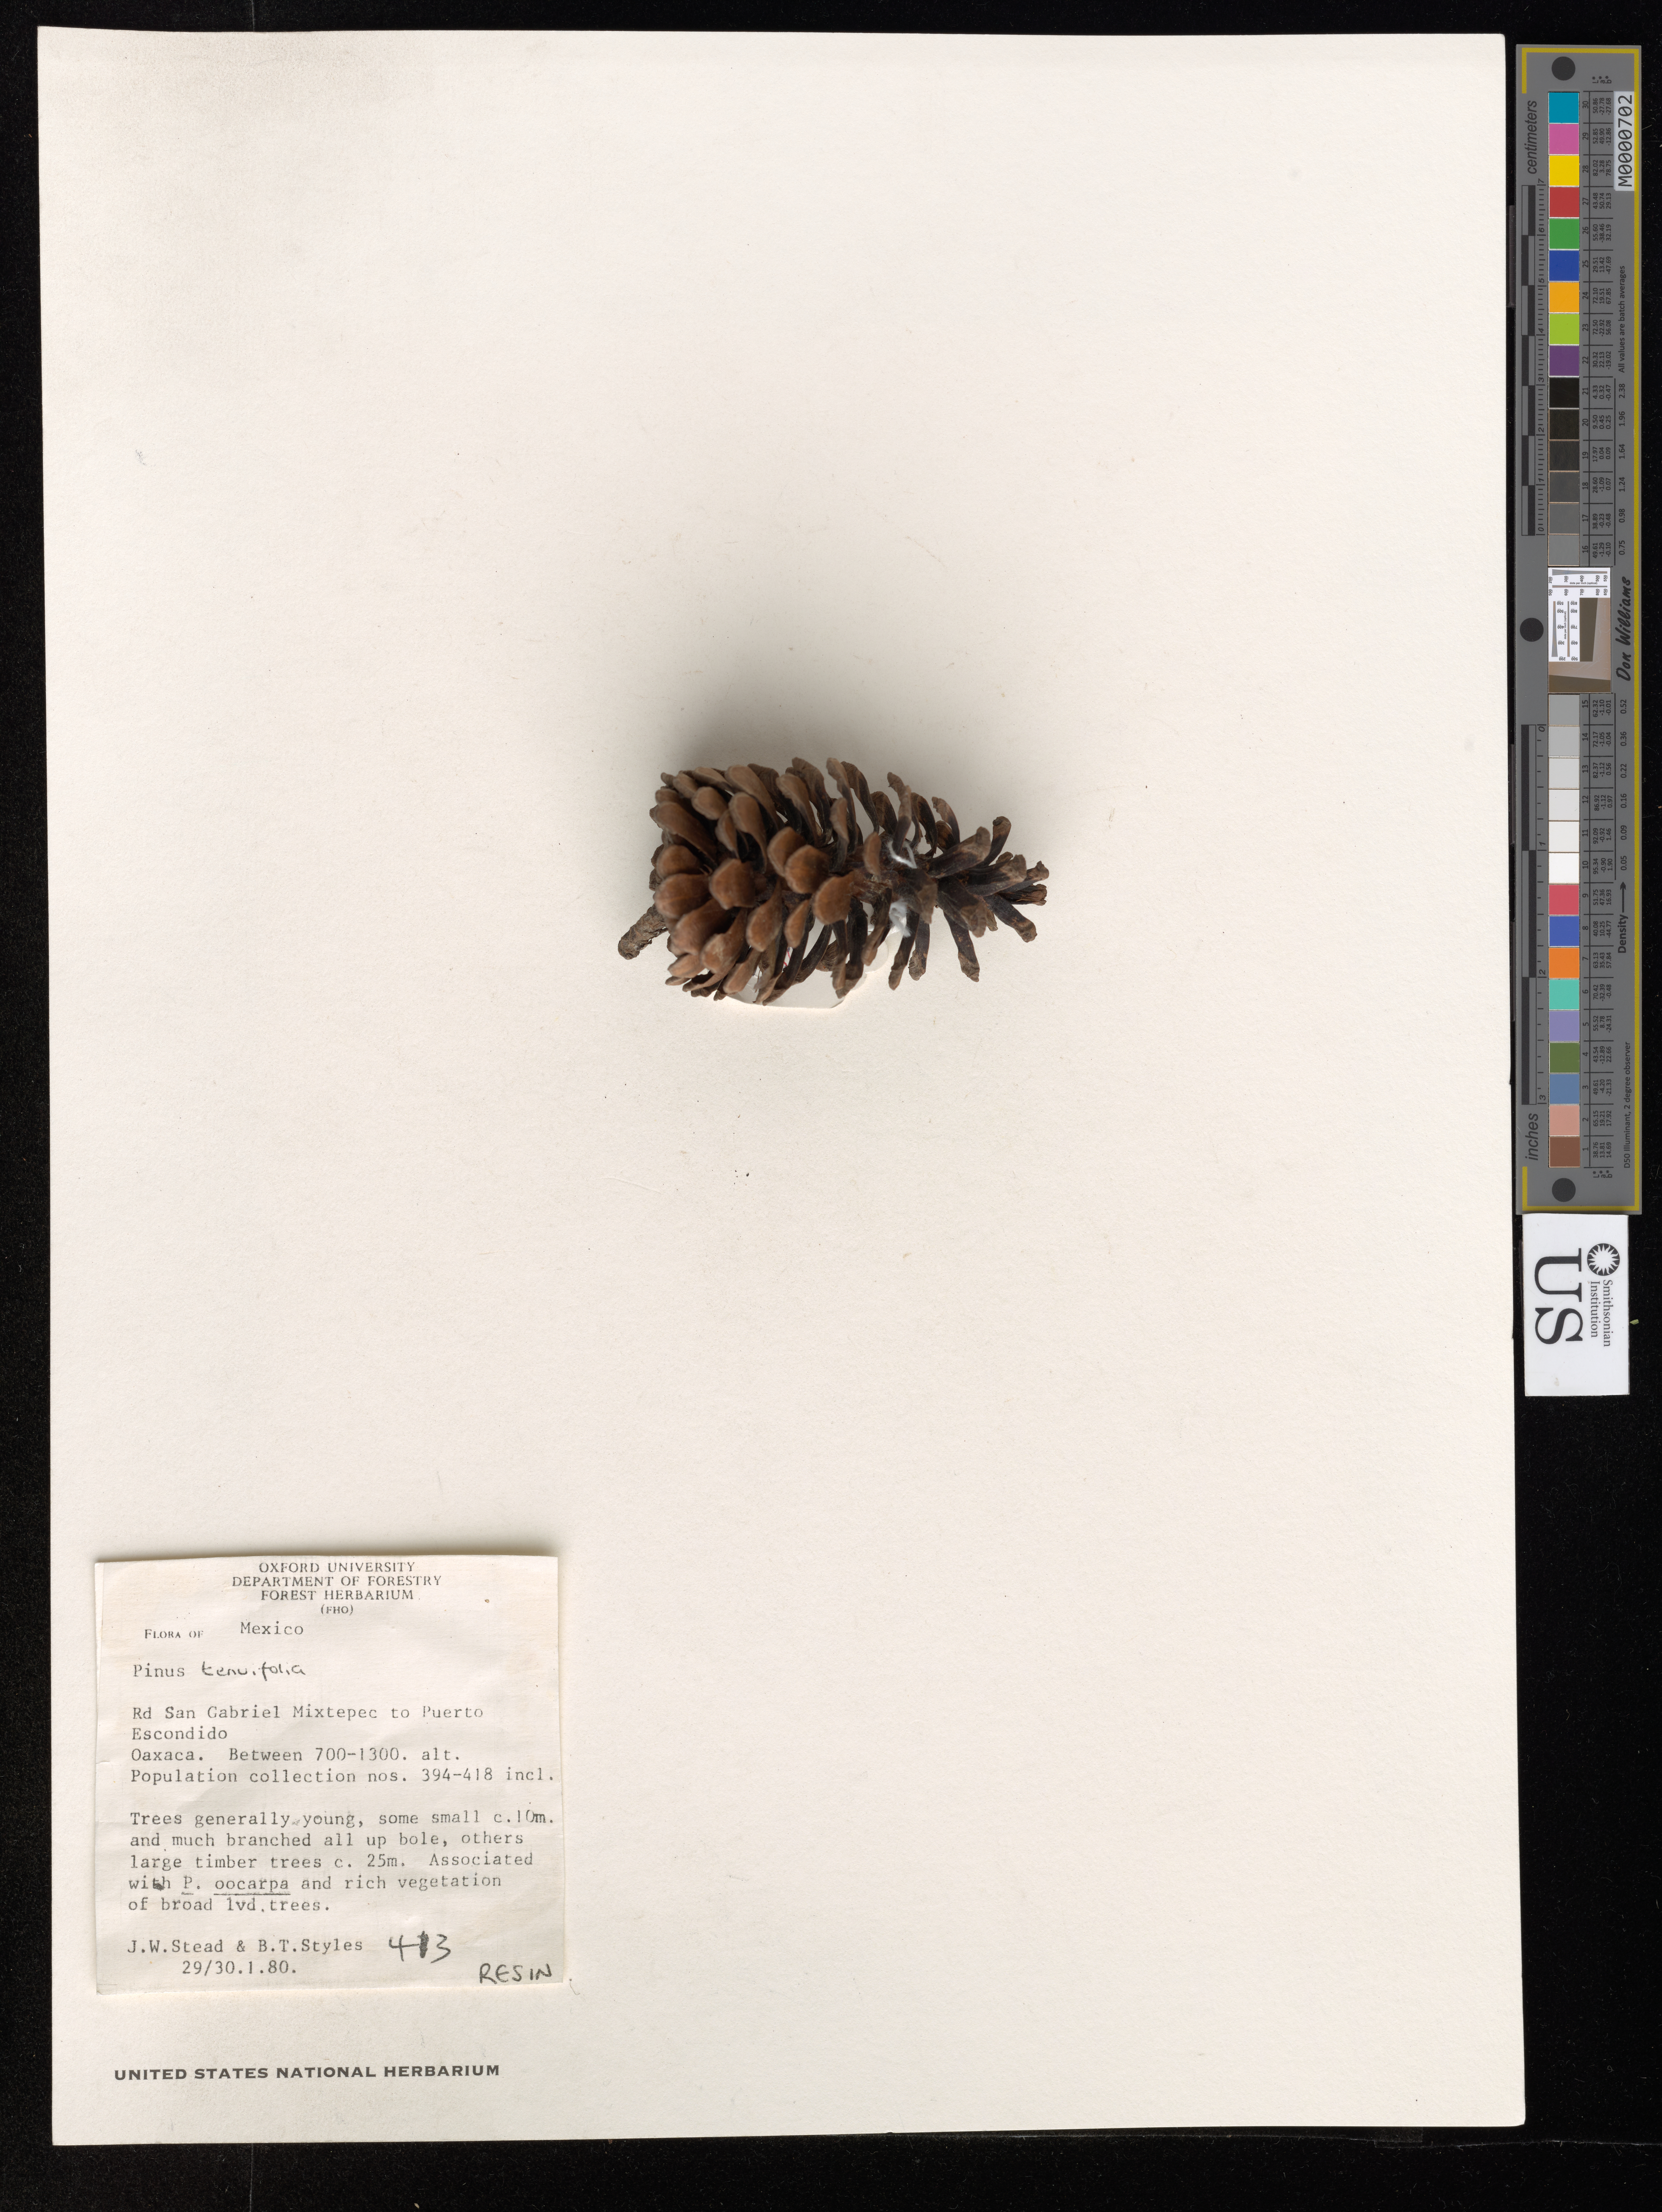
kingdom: Plantae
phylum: Tracheophyta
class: Pinopsida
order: Pinales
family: Pinaceae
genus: Pinus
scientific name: Pinus maximinoi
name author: H.E. Moore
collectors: J. Stead & B. T. Styles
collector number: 413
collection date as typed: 29 Jan 1980 to 30 Jan 1980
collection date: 1980-01-29/1980-01-30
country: Mexico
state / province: Oaxaca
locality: Rd San Gabriel Mixtepec to Puerto Escondido.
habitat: Associated with P. oocarpa and rich vegetation of broad lvd. trees.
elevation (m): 1300